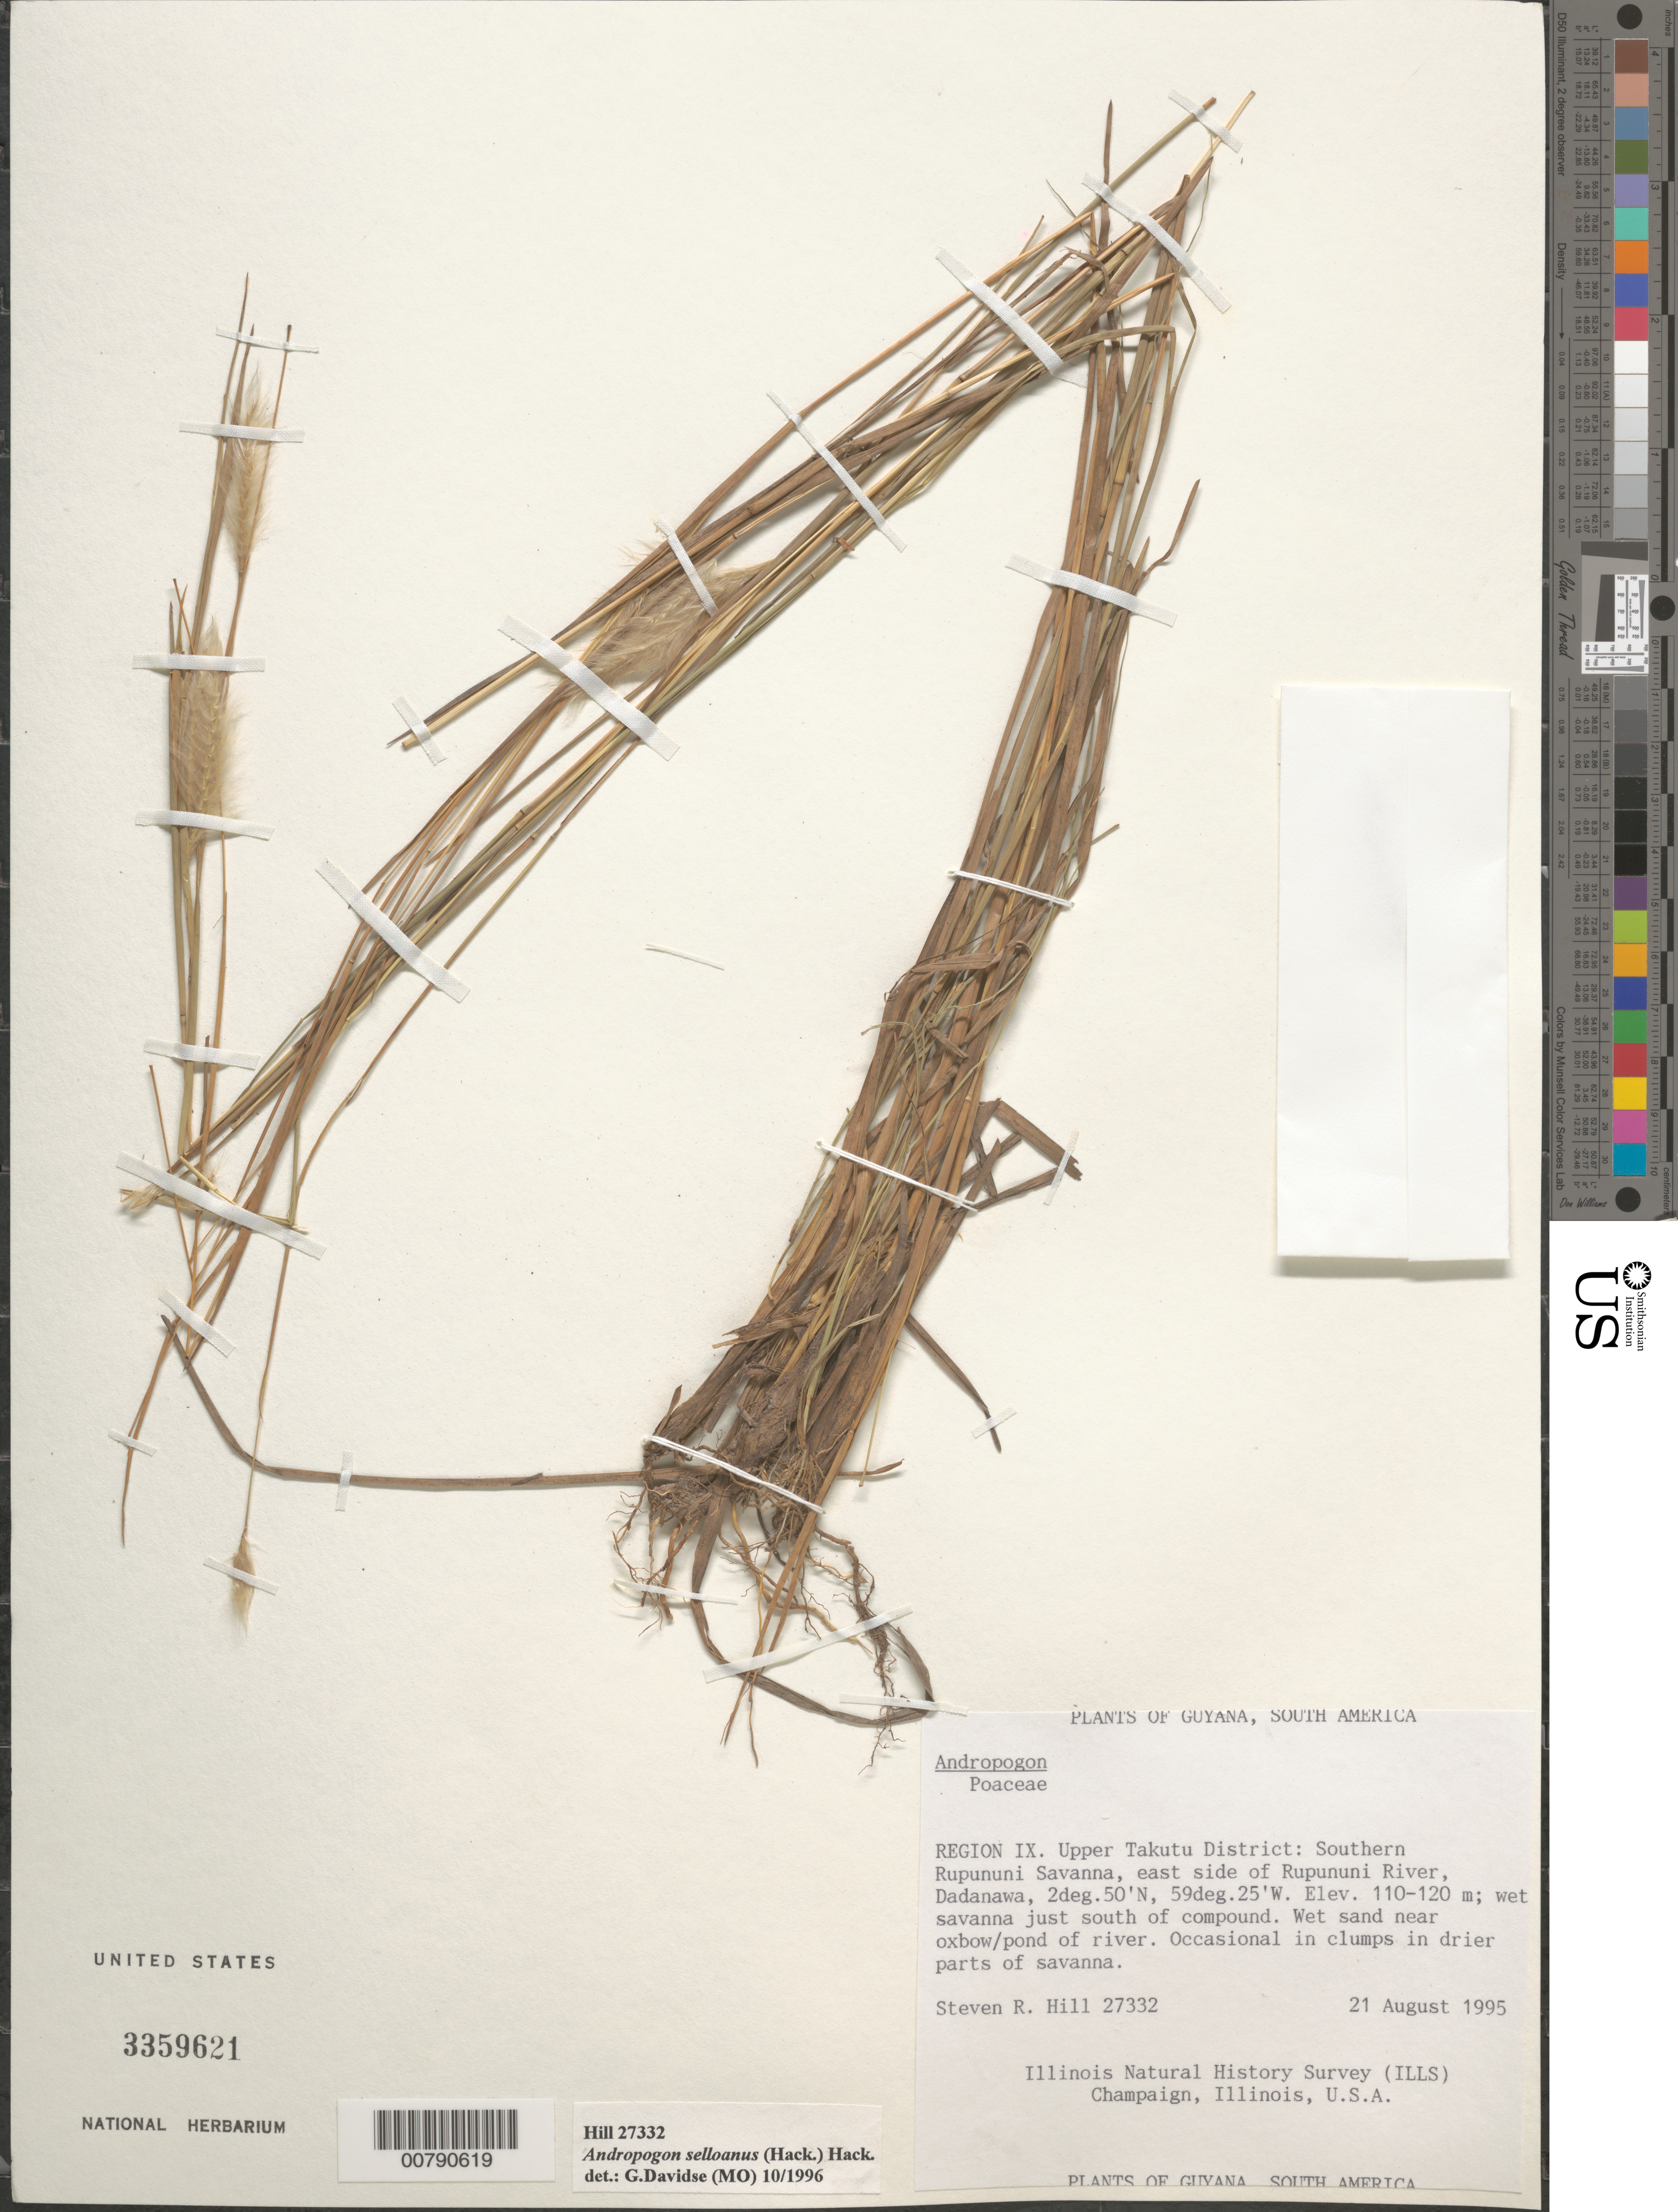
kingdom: Plantae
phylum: Tracheophyta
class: Liliopsida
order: Poales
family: Poaceae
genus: Andropogon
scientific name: Andropogon selloanus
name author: (Hack.) Hack.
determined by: Davidse, Gerrit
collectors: S. R. Hill, C. N. Horn & J. H. Wiersema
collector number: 27332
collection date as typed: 21-Aug-95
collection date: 1995-08-21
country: Guyana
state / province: U. Takutu-U. Essequibo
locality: Dadanawa, southern Rupununi Savanna, E side of Rupununi R., just south of compound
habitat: In drier parts of savanna. Wet savanna, wet sand near oxbow/pond of river, in drier parts of savanna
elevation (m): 110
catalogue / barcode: US 3359621